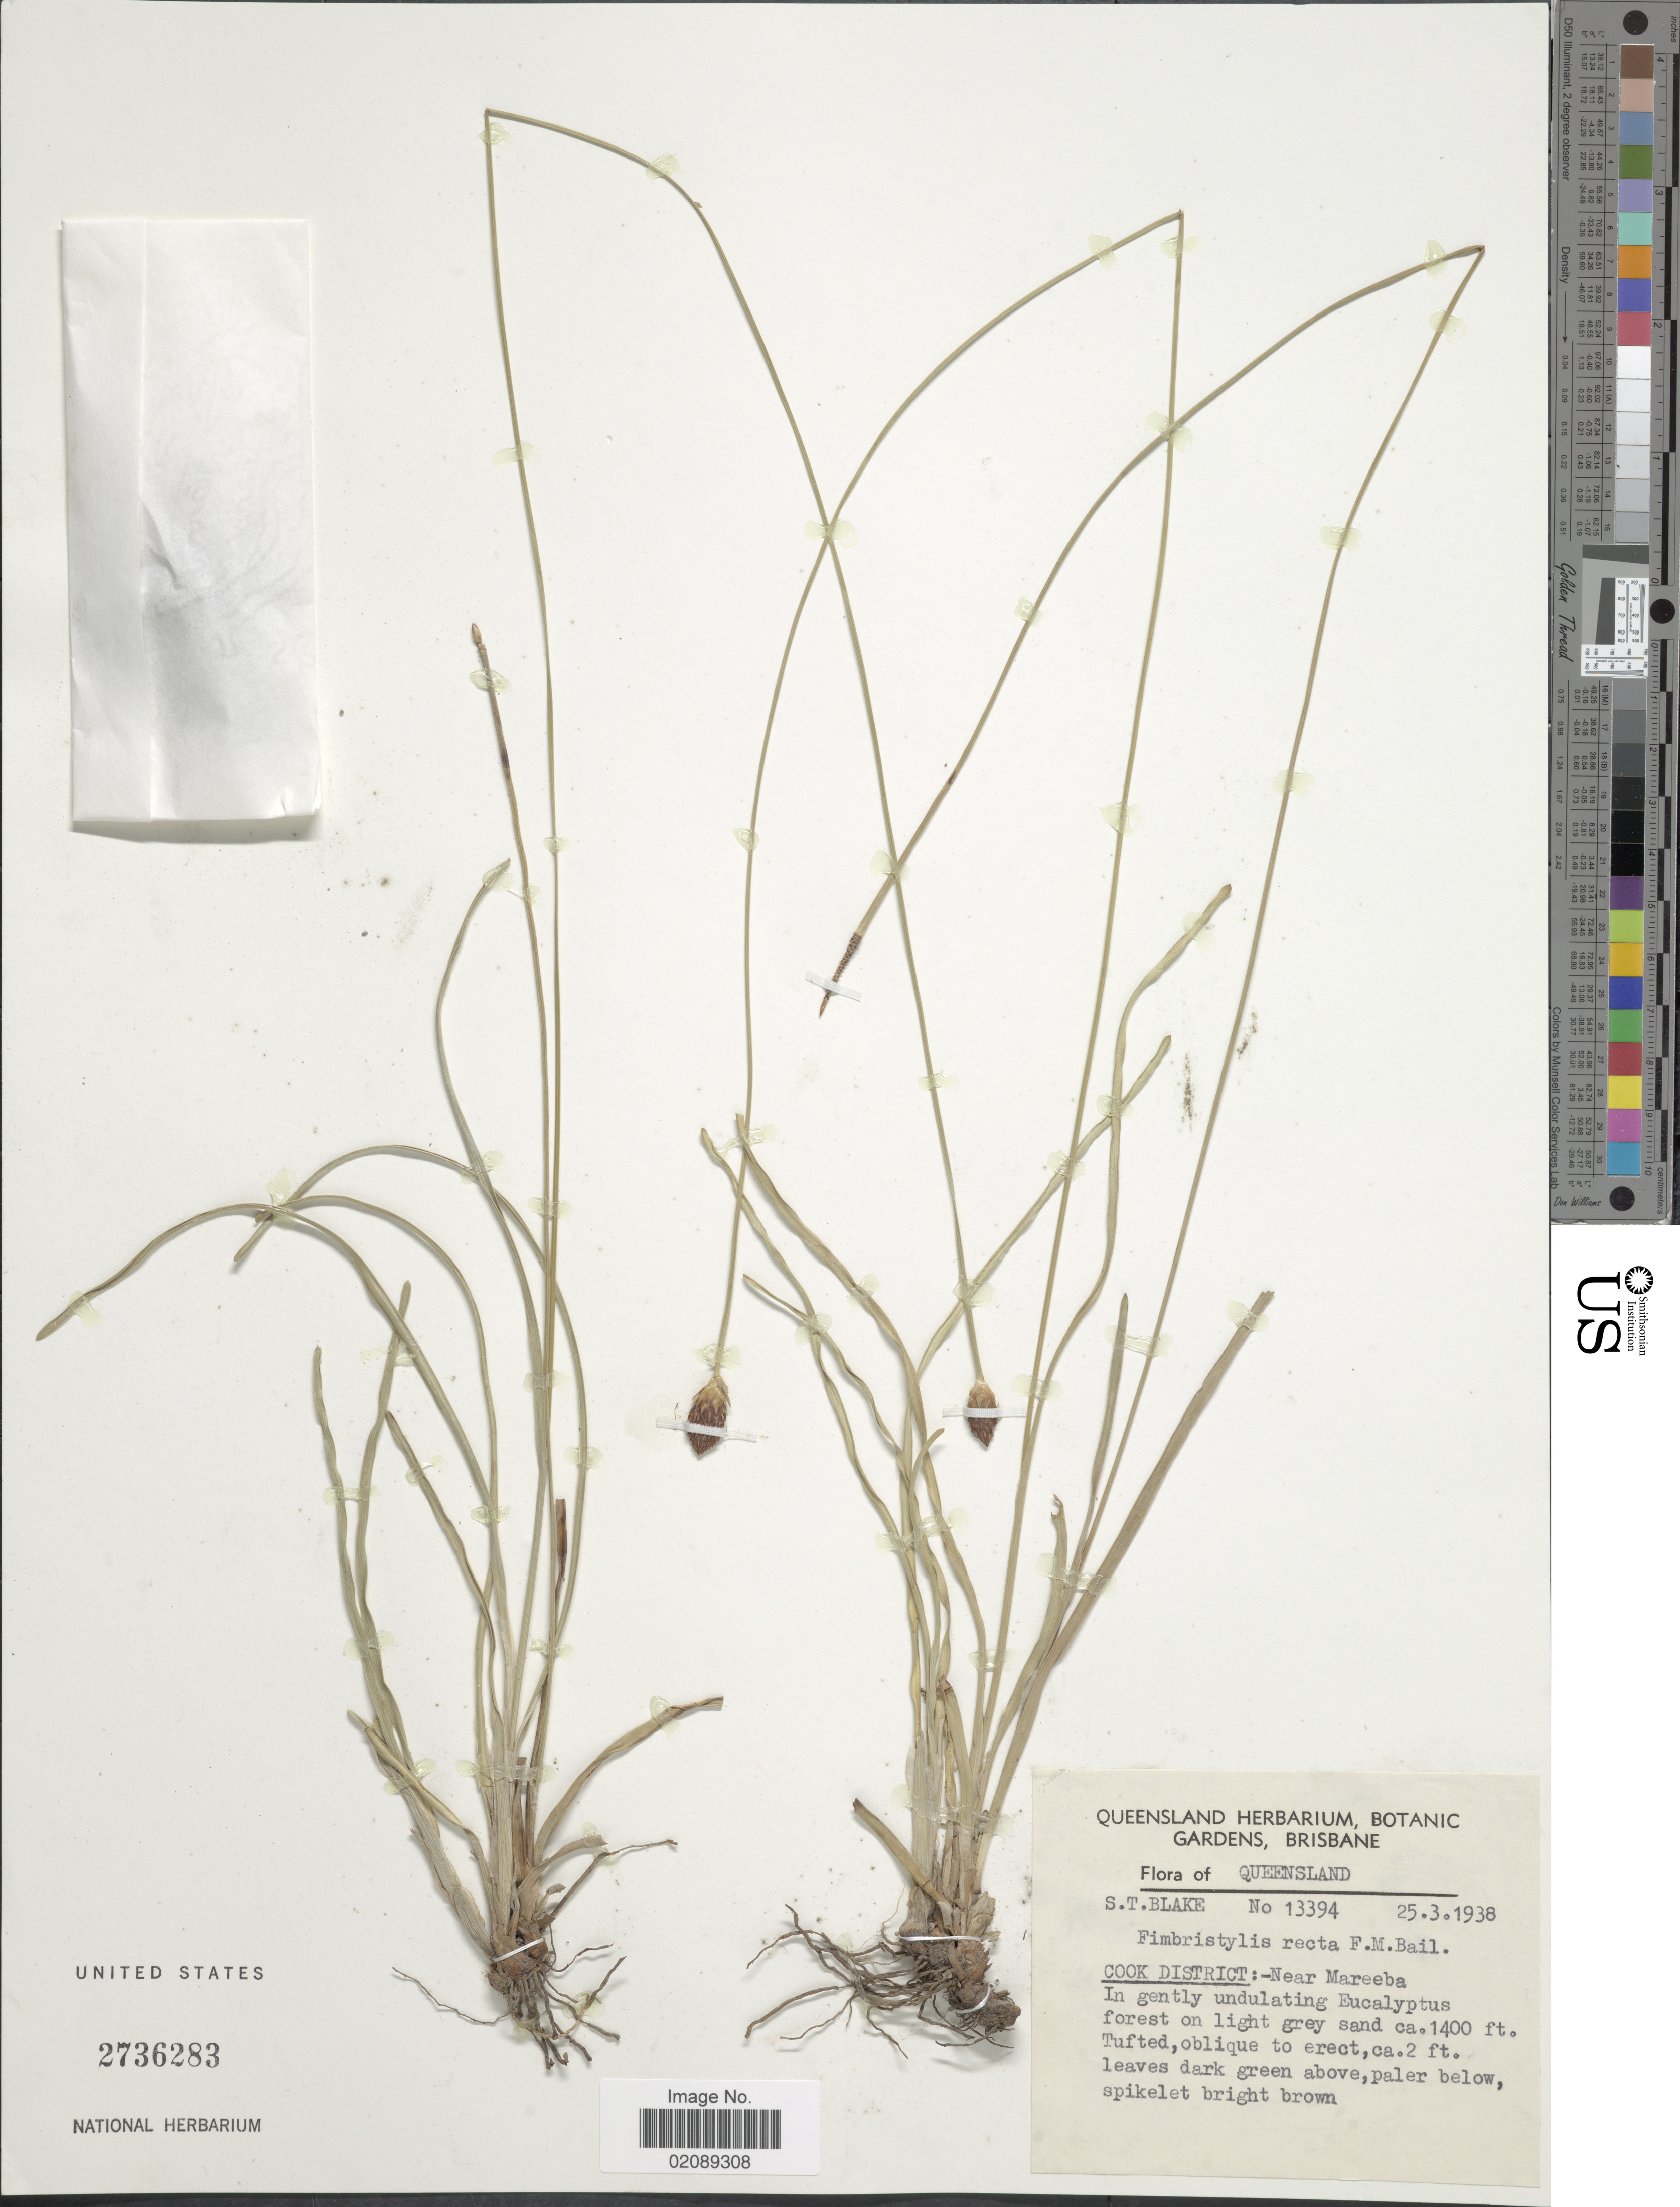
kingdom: Plantae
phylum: Tracheophyta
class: Liliopsida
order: Poales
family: Cyperaceae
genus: Fimbristylis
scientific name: Fimbristylis recta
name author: F.M. Bailey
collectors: S. T. Blake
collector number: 13394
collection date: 1938-03-25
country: Australia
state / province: Queensland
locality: Cook District: -Near Mareeba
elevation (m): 427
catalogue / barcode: US 2736283